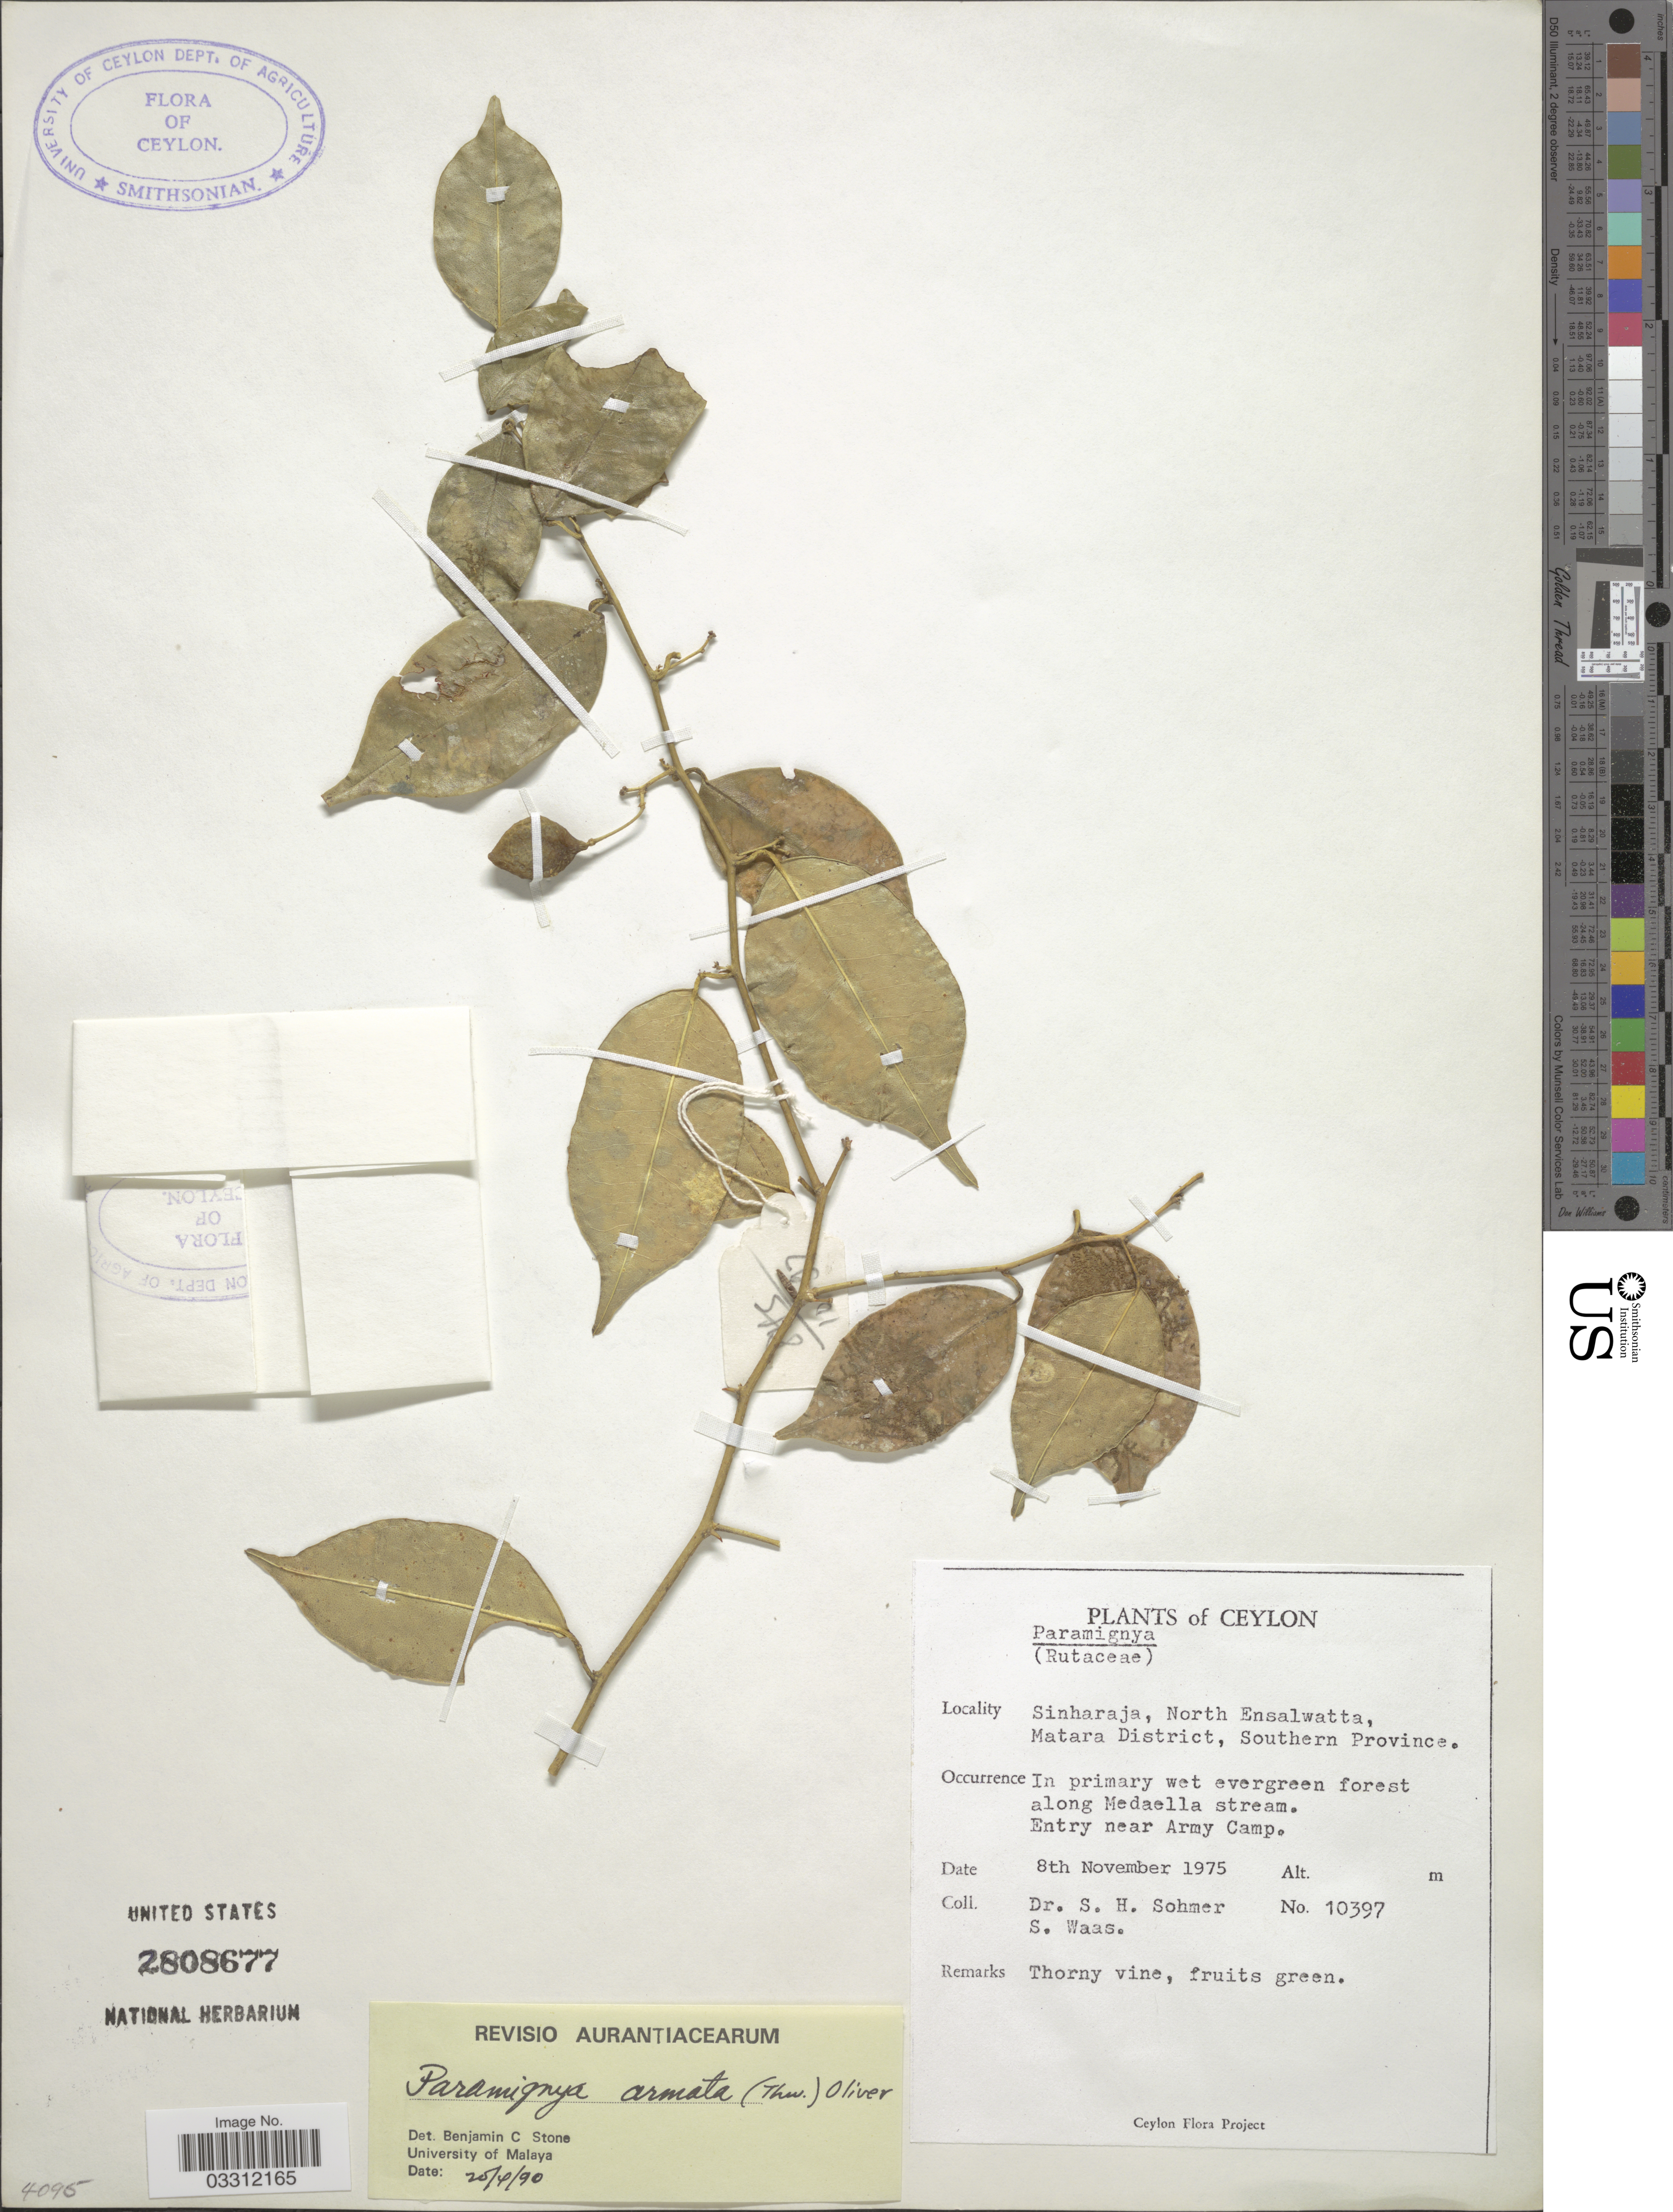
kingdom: Plantae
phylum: Tracheophyta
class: Magnoliopsida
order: Sapindales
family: Rutaceae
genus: Paramignya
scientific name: Paramignya armata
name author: Oliv.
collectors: S. H. Sohmer & S. Waas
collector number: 10397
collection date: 1975-11-08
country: Sri Lanka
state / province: Southern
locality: Ceylon, Sinharaja, North Ensalwatta, Matara District, Entry near Army Camp.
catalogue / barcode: US 2808677